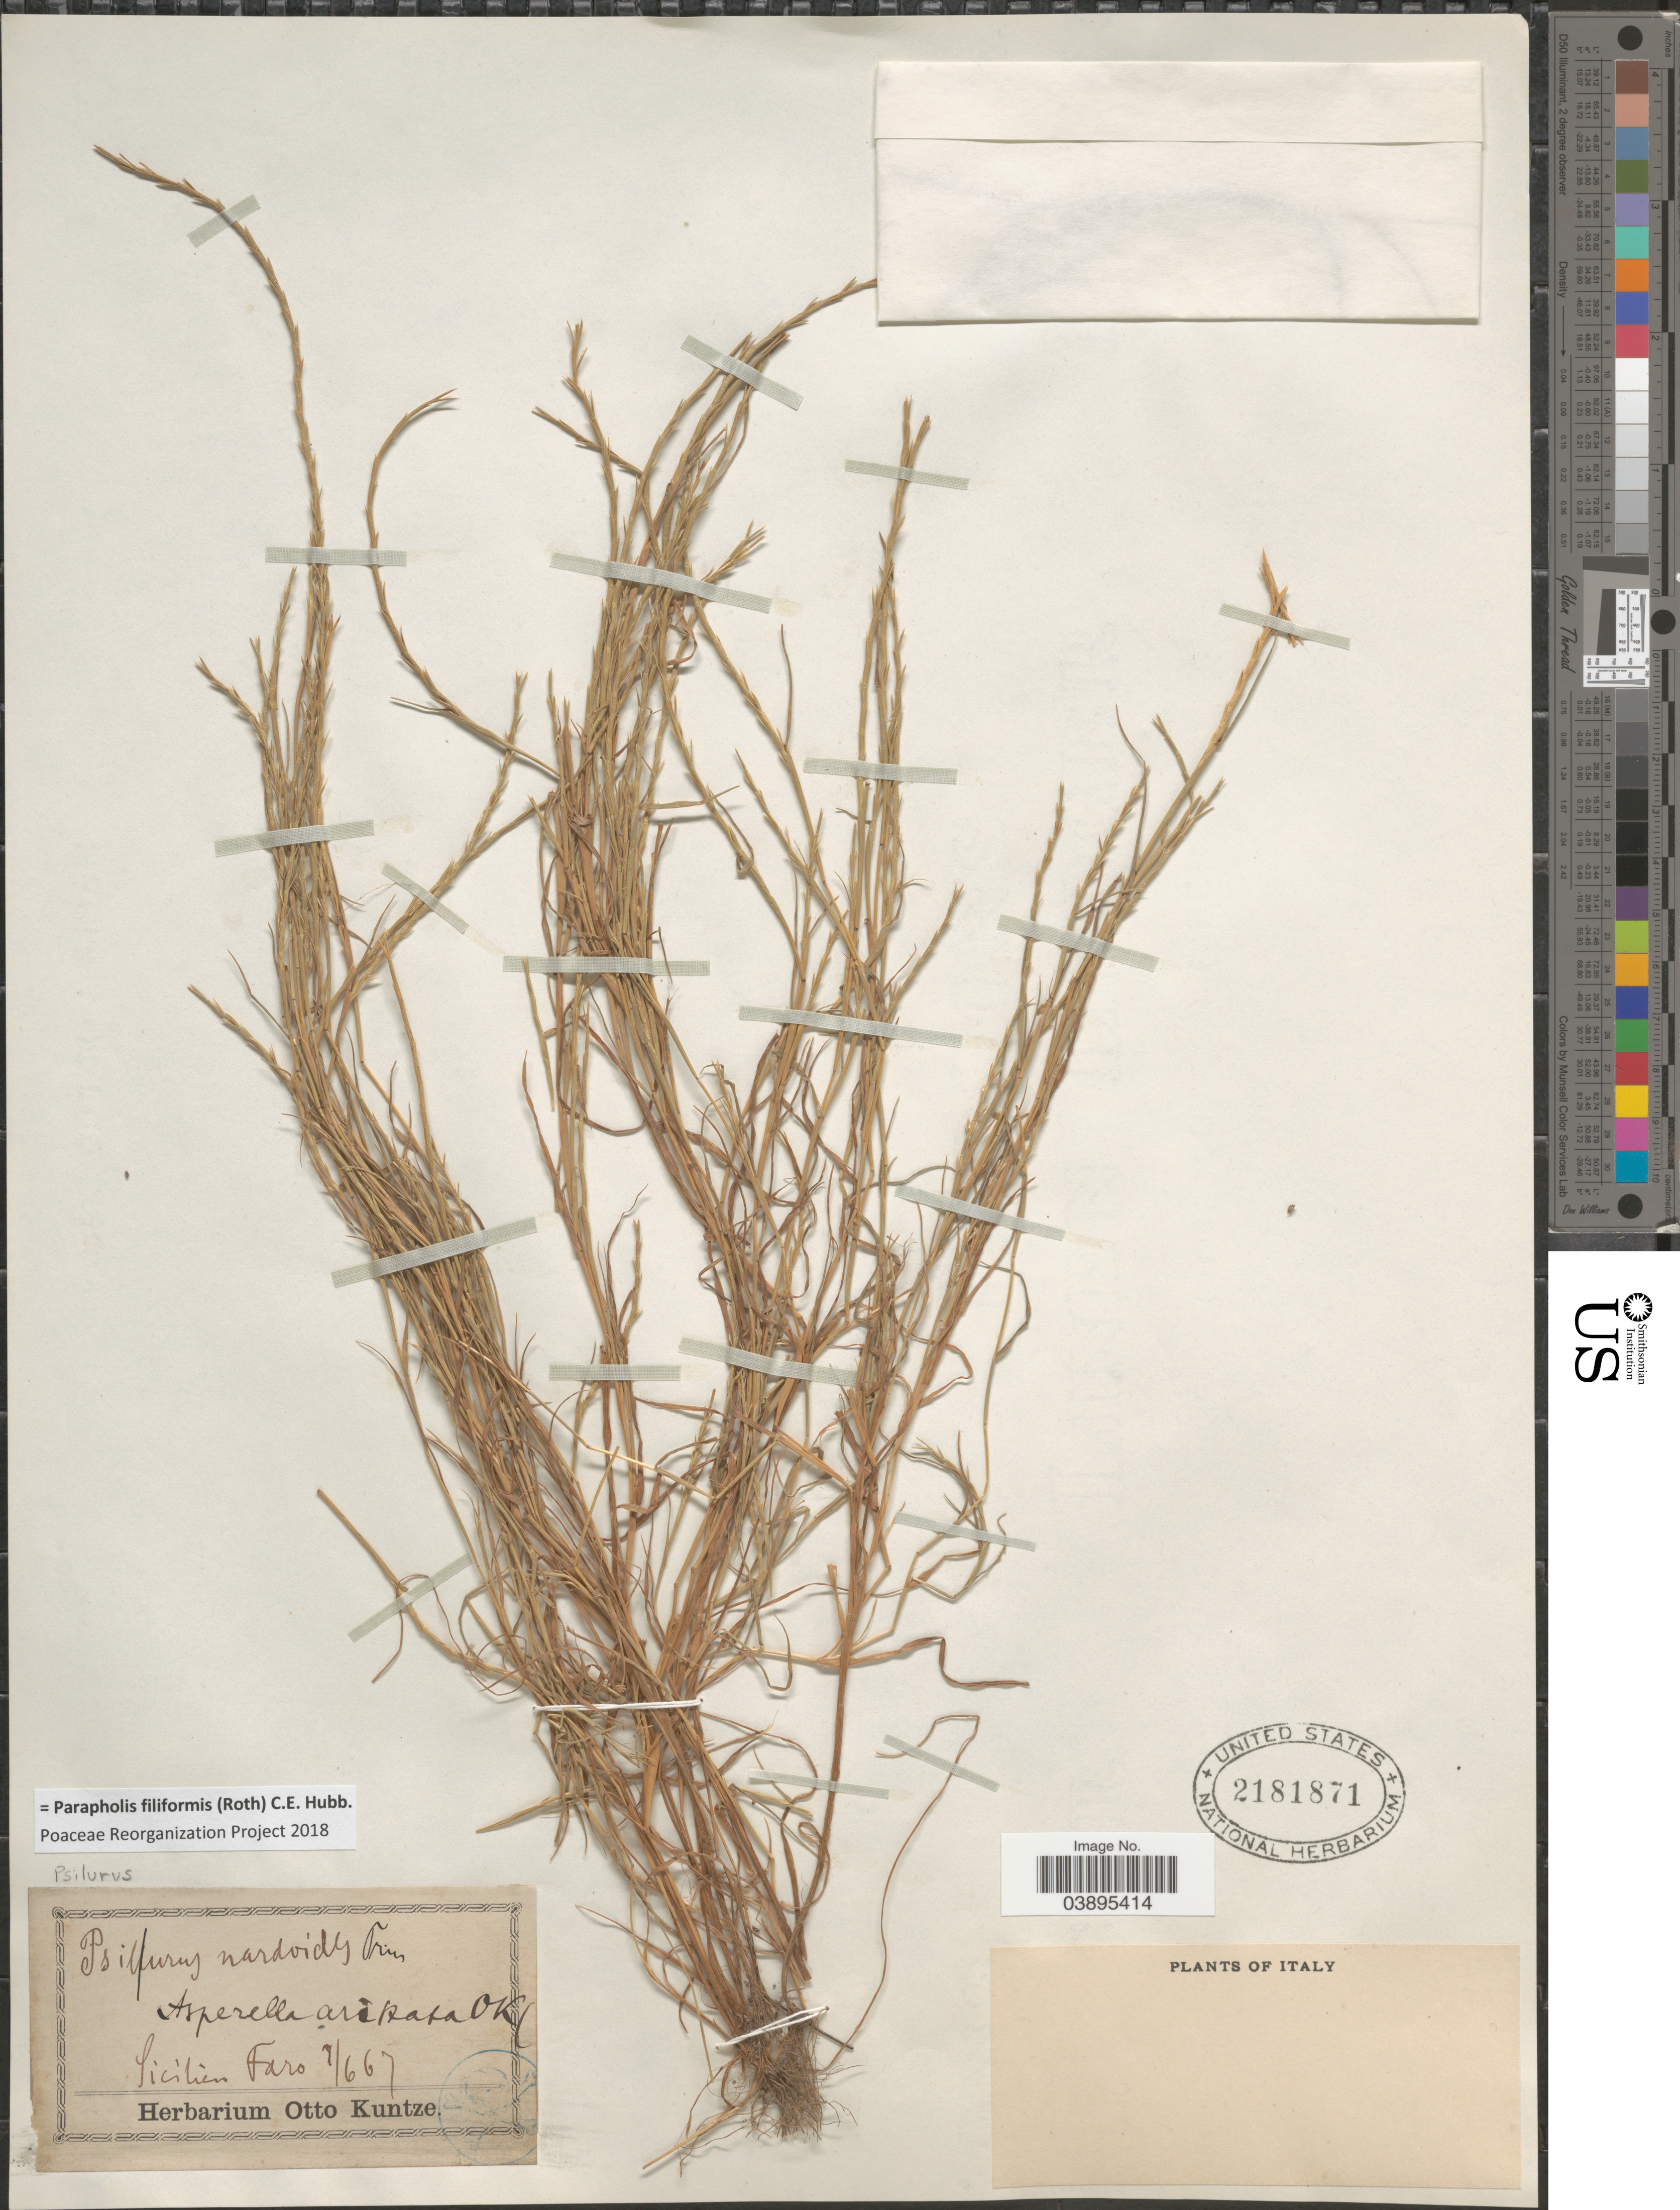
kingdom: Plantae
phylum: Tracheophyta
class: Liliopsida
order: Poales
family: Poaceae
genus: Parapholis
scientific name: Parapholis filiformis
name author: (Roth) C.E. Hubb.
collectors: ex herb. Otto Kuntze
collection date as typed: Transcribed d/m/y: 7/6/67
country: Italy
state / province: Siciliana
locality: Sicilien Faro.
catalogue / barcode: US 2181871